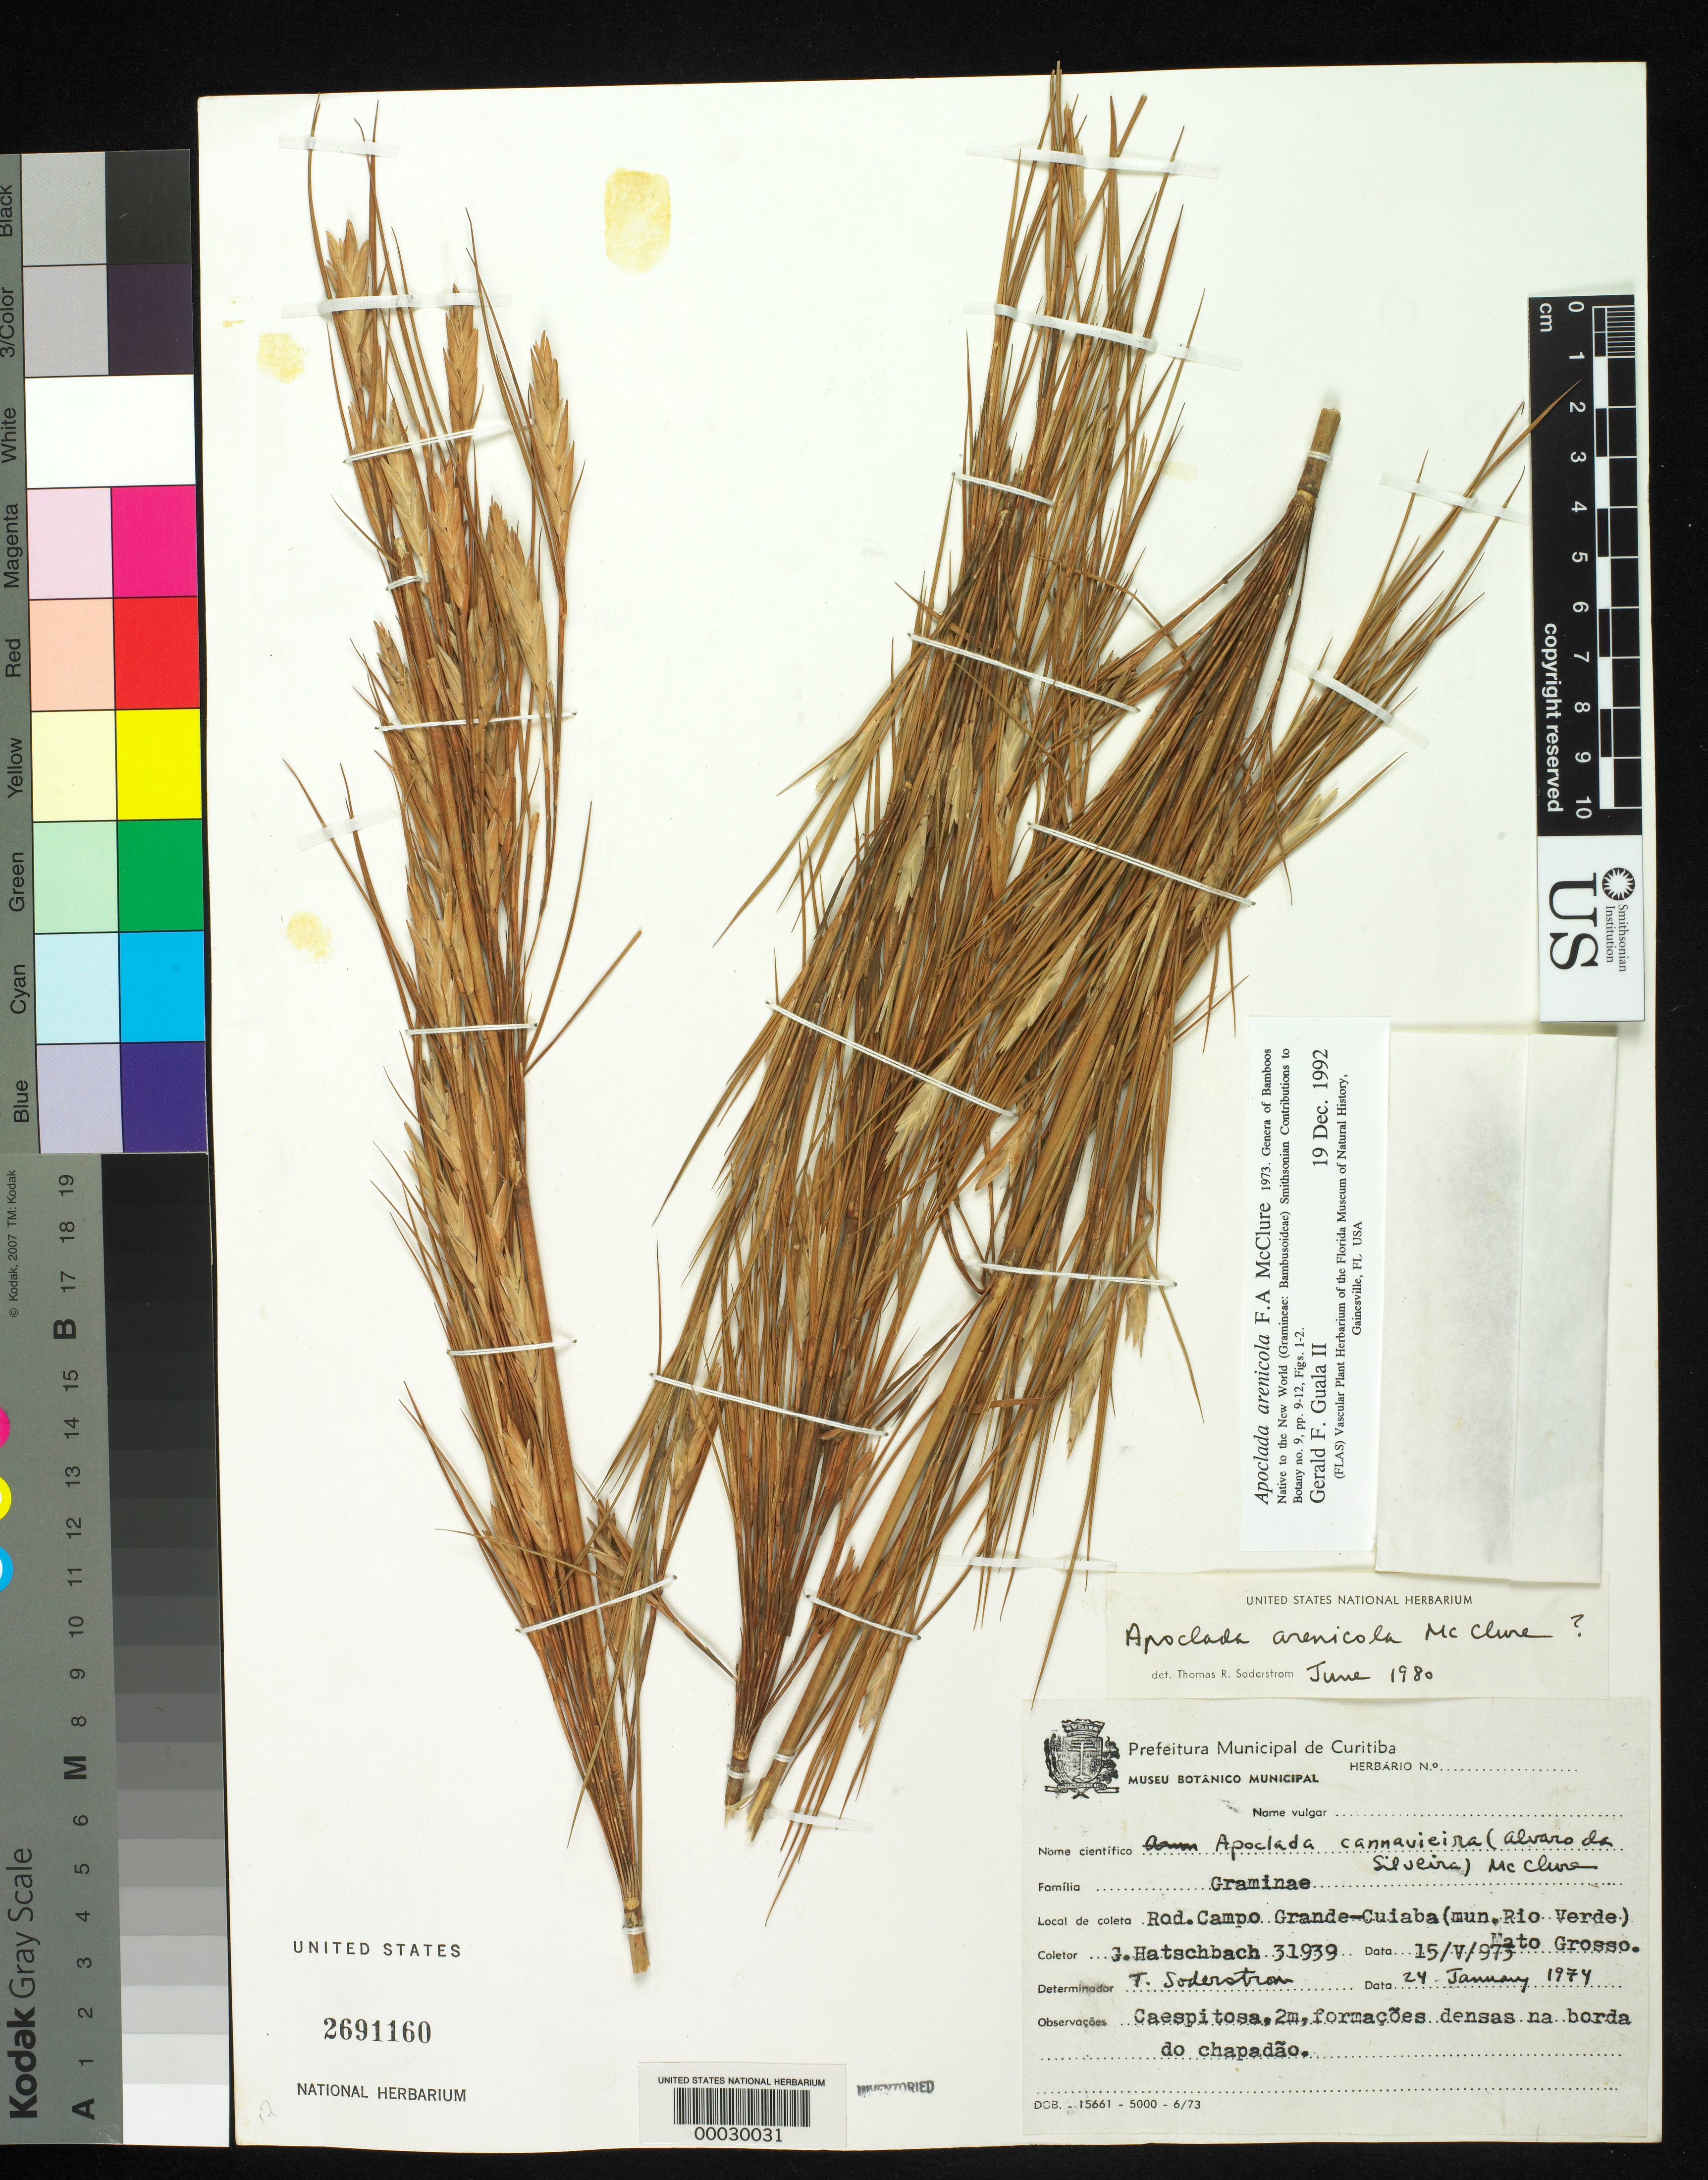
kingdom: Plantae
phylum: Tracheophyta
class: Liliopsida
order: Poales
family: Poaceae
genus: Filgueirasia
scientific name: Filgueirasia arenicola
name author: (McClure) Guala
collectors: G. Hatschbach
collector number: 31939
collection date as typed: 15 May 1973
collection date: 1973-05-15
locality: Campo grande-cuiaba, rio verde mato grosso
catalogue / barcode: US 2691160